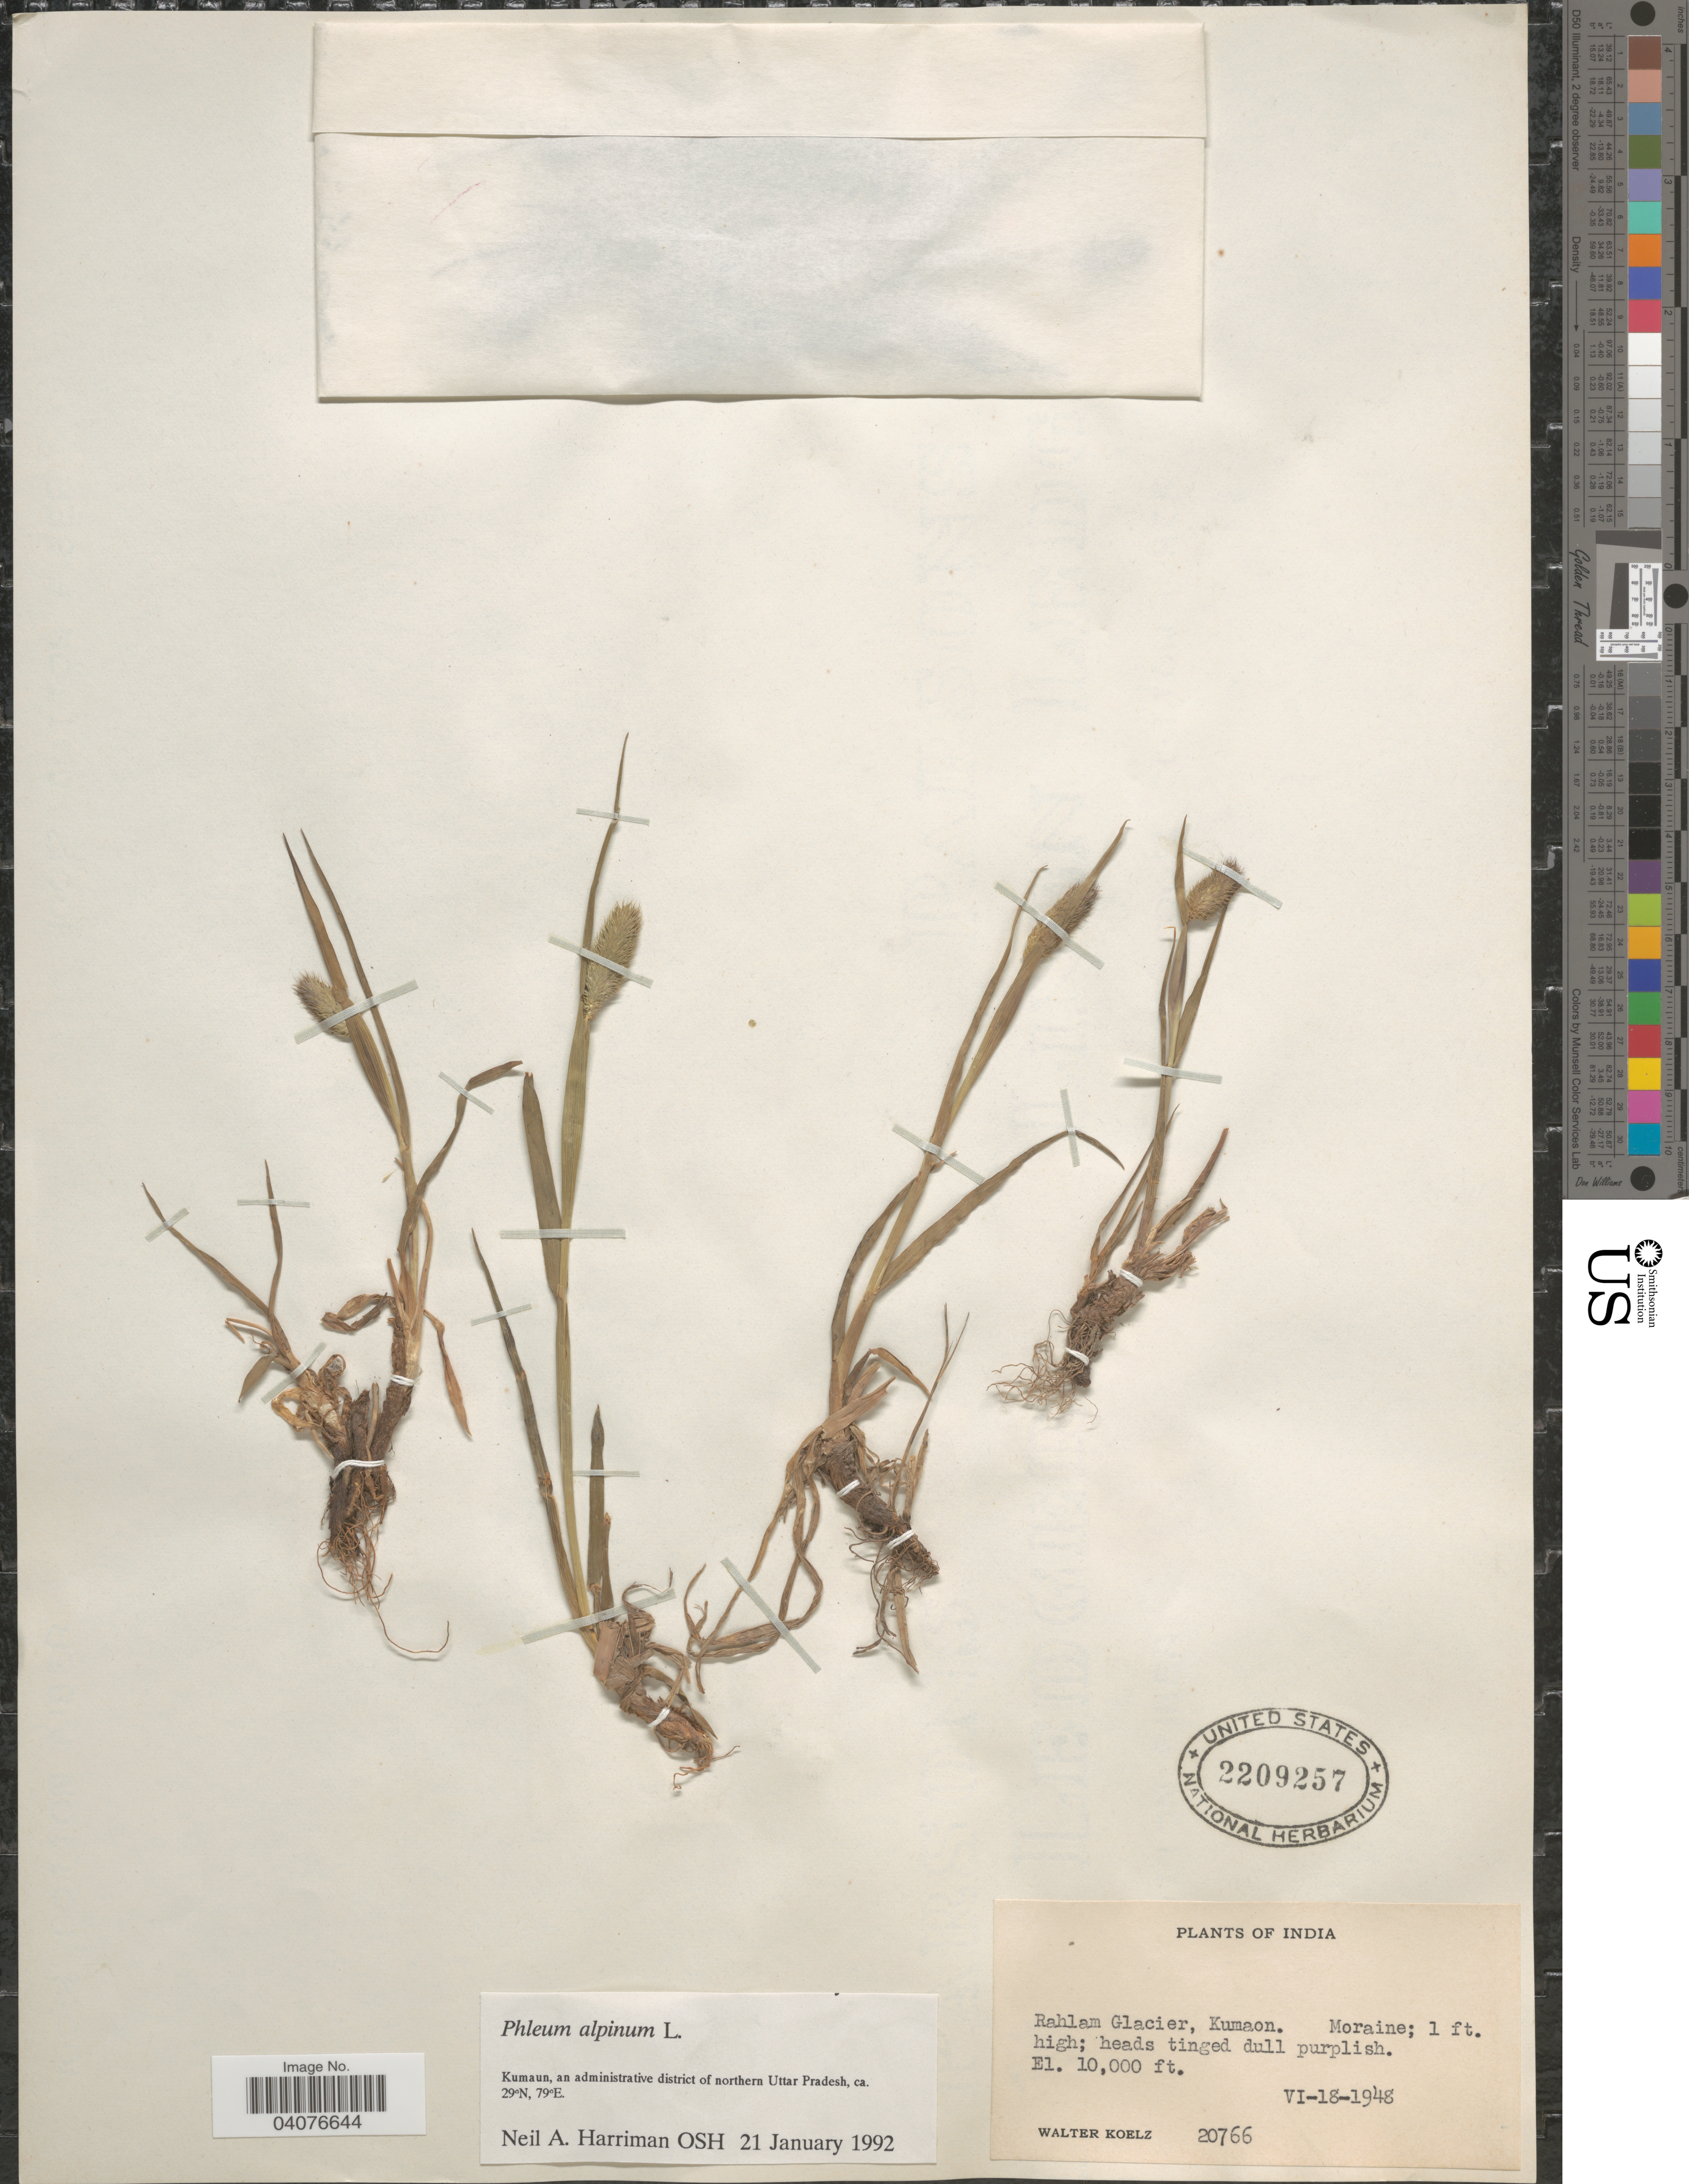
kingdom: Plantae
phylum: Tracheophyta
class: Liliopsida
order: Poales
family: Poaceae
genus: Phleum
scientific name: Phleum alpinum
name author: L.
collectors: W. N. Koelz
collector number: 20766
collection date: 1948-06-18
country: India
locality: Rahlam Glacier, Kumaon.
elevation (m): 3048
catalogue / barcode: US 2209257